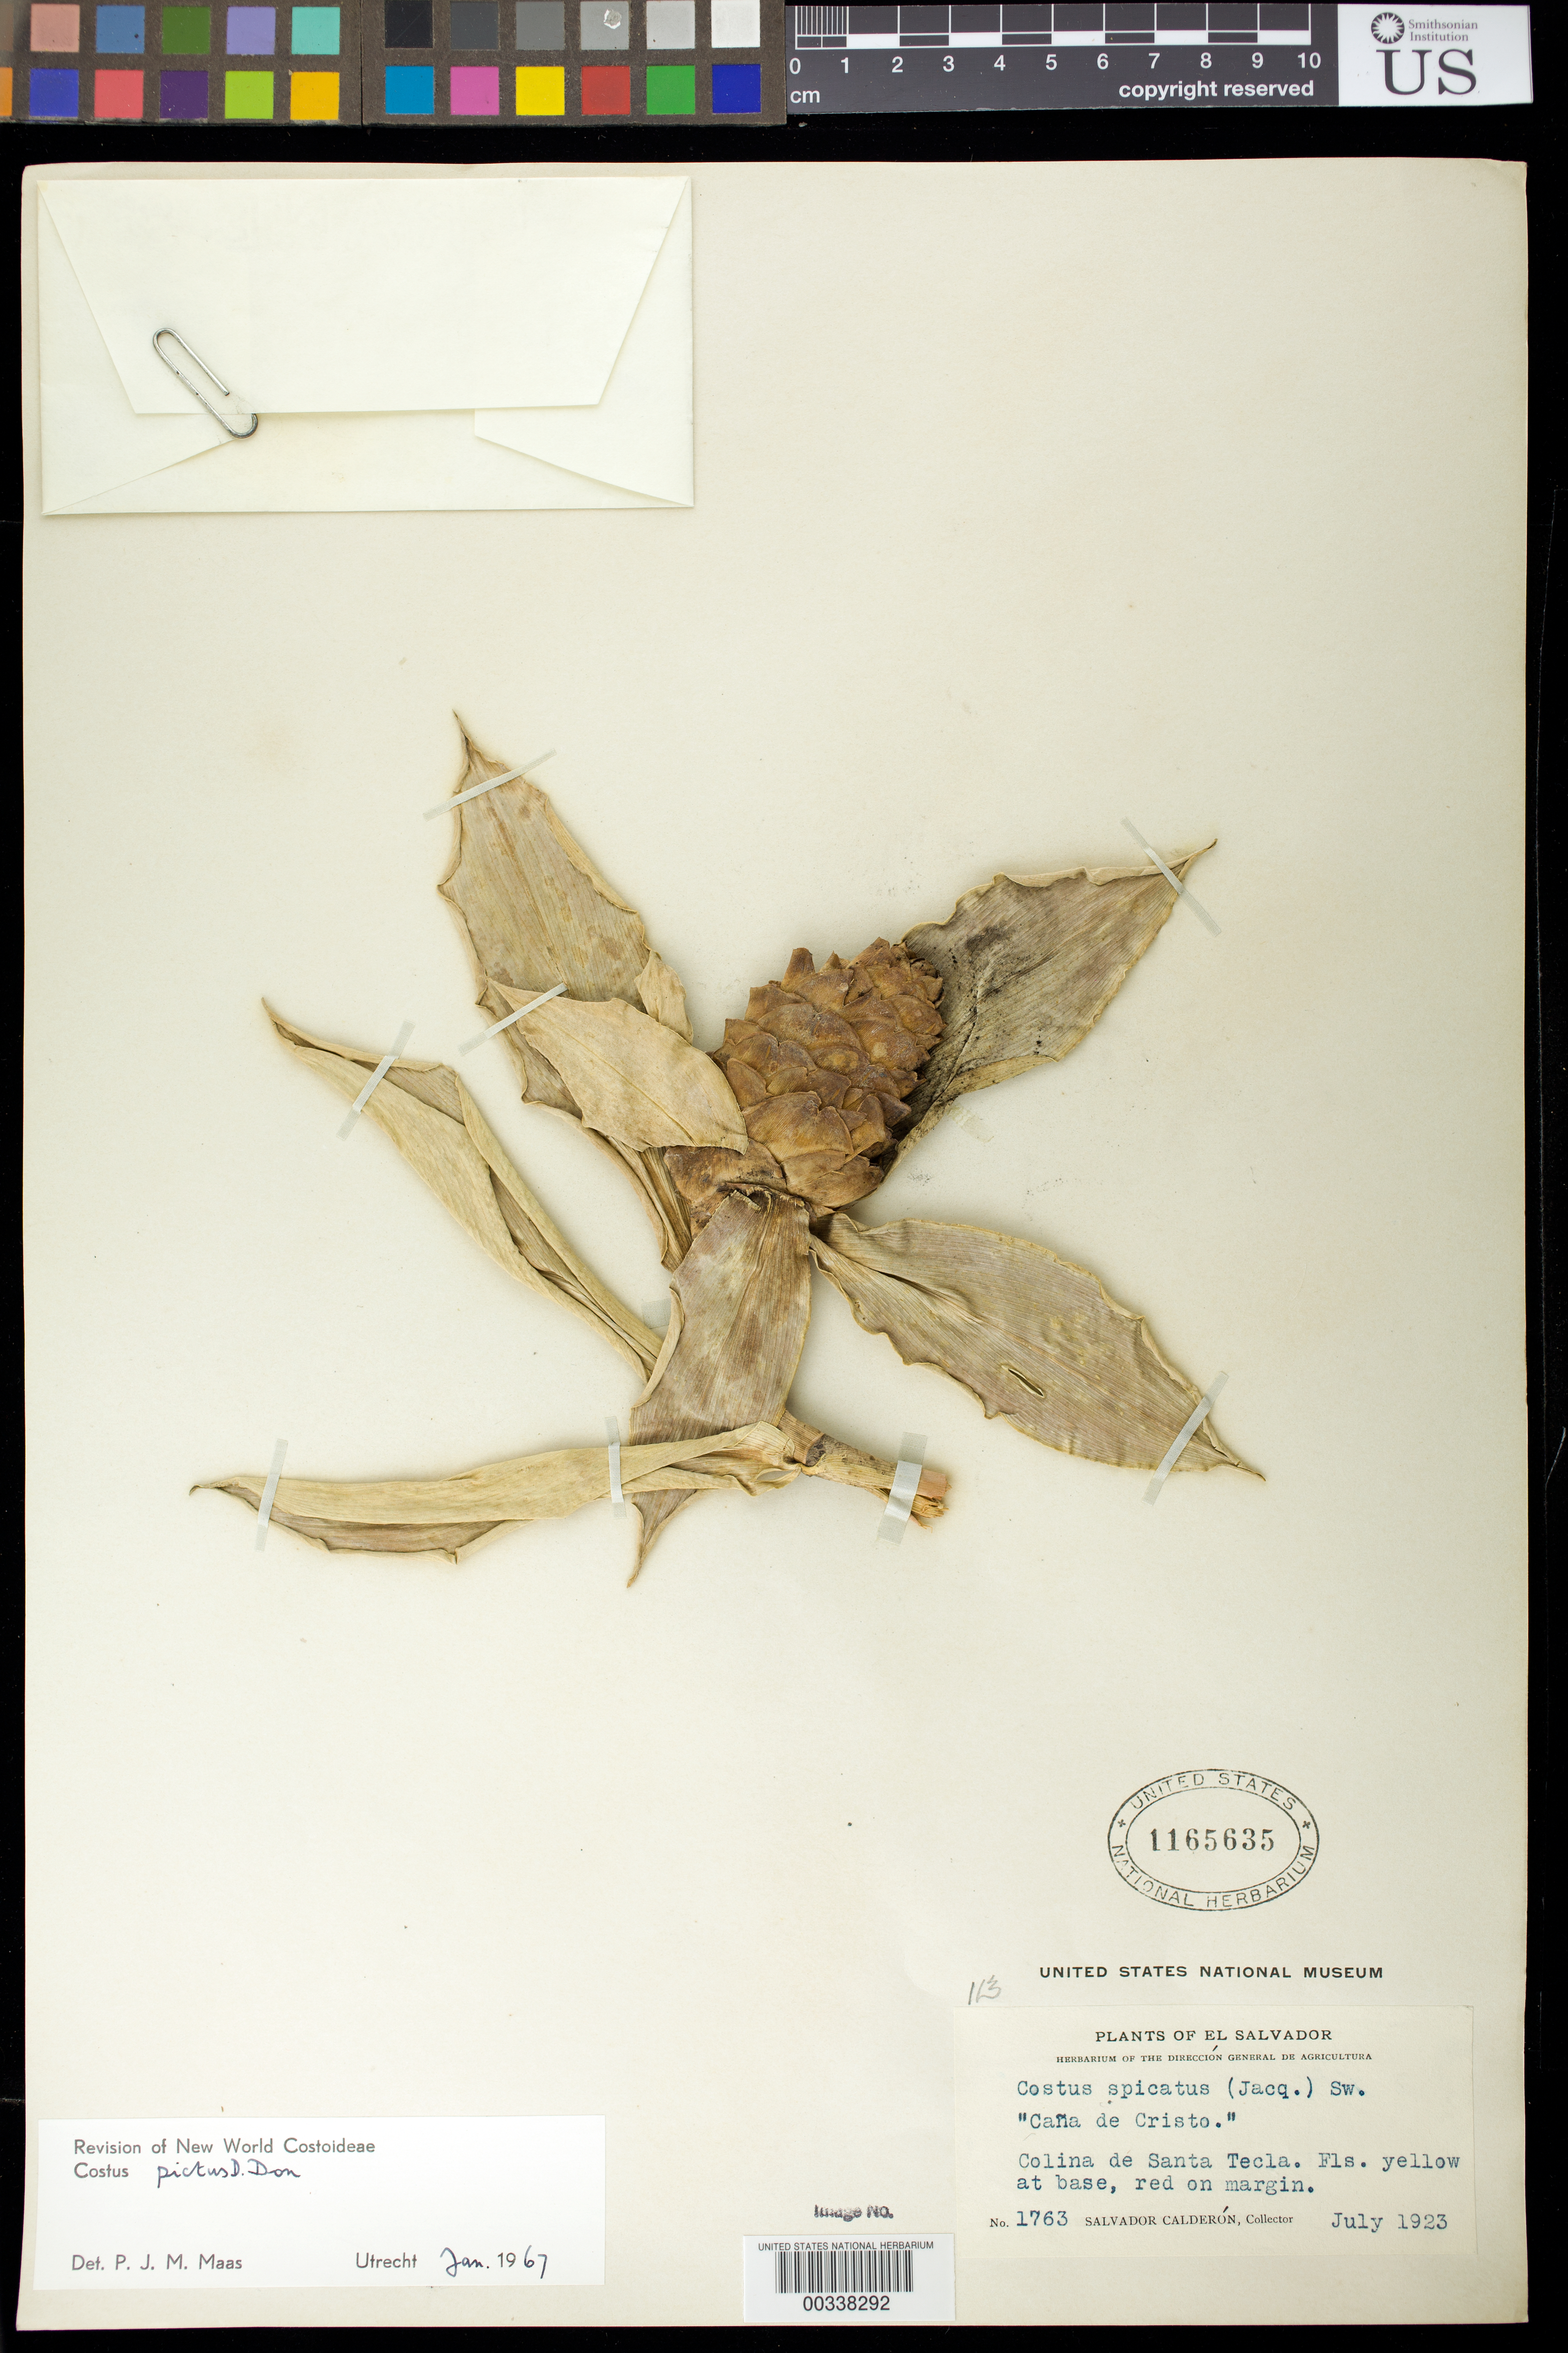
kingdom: Plantae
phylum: Tracheophyta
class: Liliopsida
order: Zingiberales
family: Costaceae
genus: Costus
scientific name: Costus pictus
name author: D. Don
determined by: Maas, Paul J. M.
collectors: S. Calderón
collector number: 1763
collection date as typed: Jul 1923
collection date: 1923-07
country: El Salvador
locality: Colina de santa tecla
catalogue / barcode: US 1165635